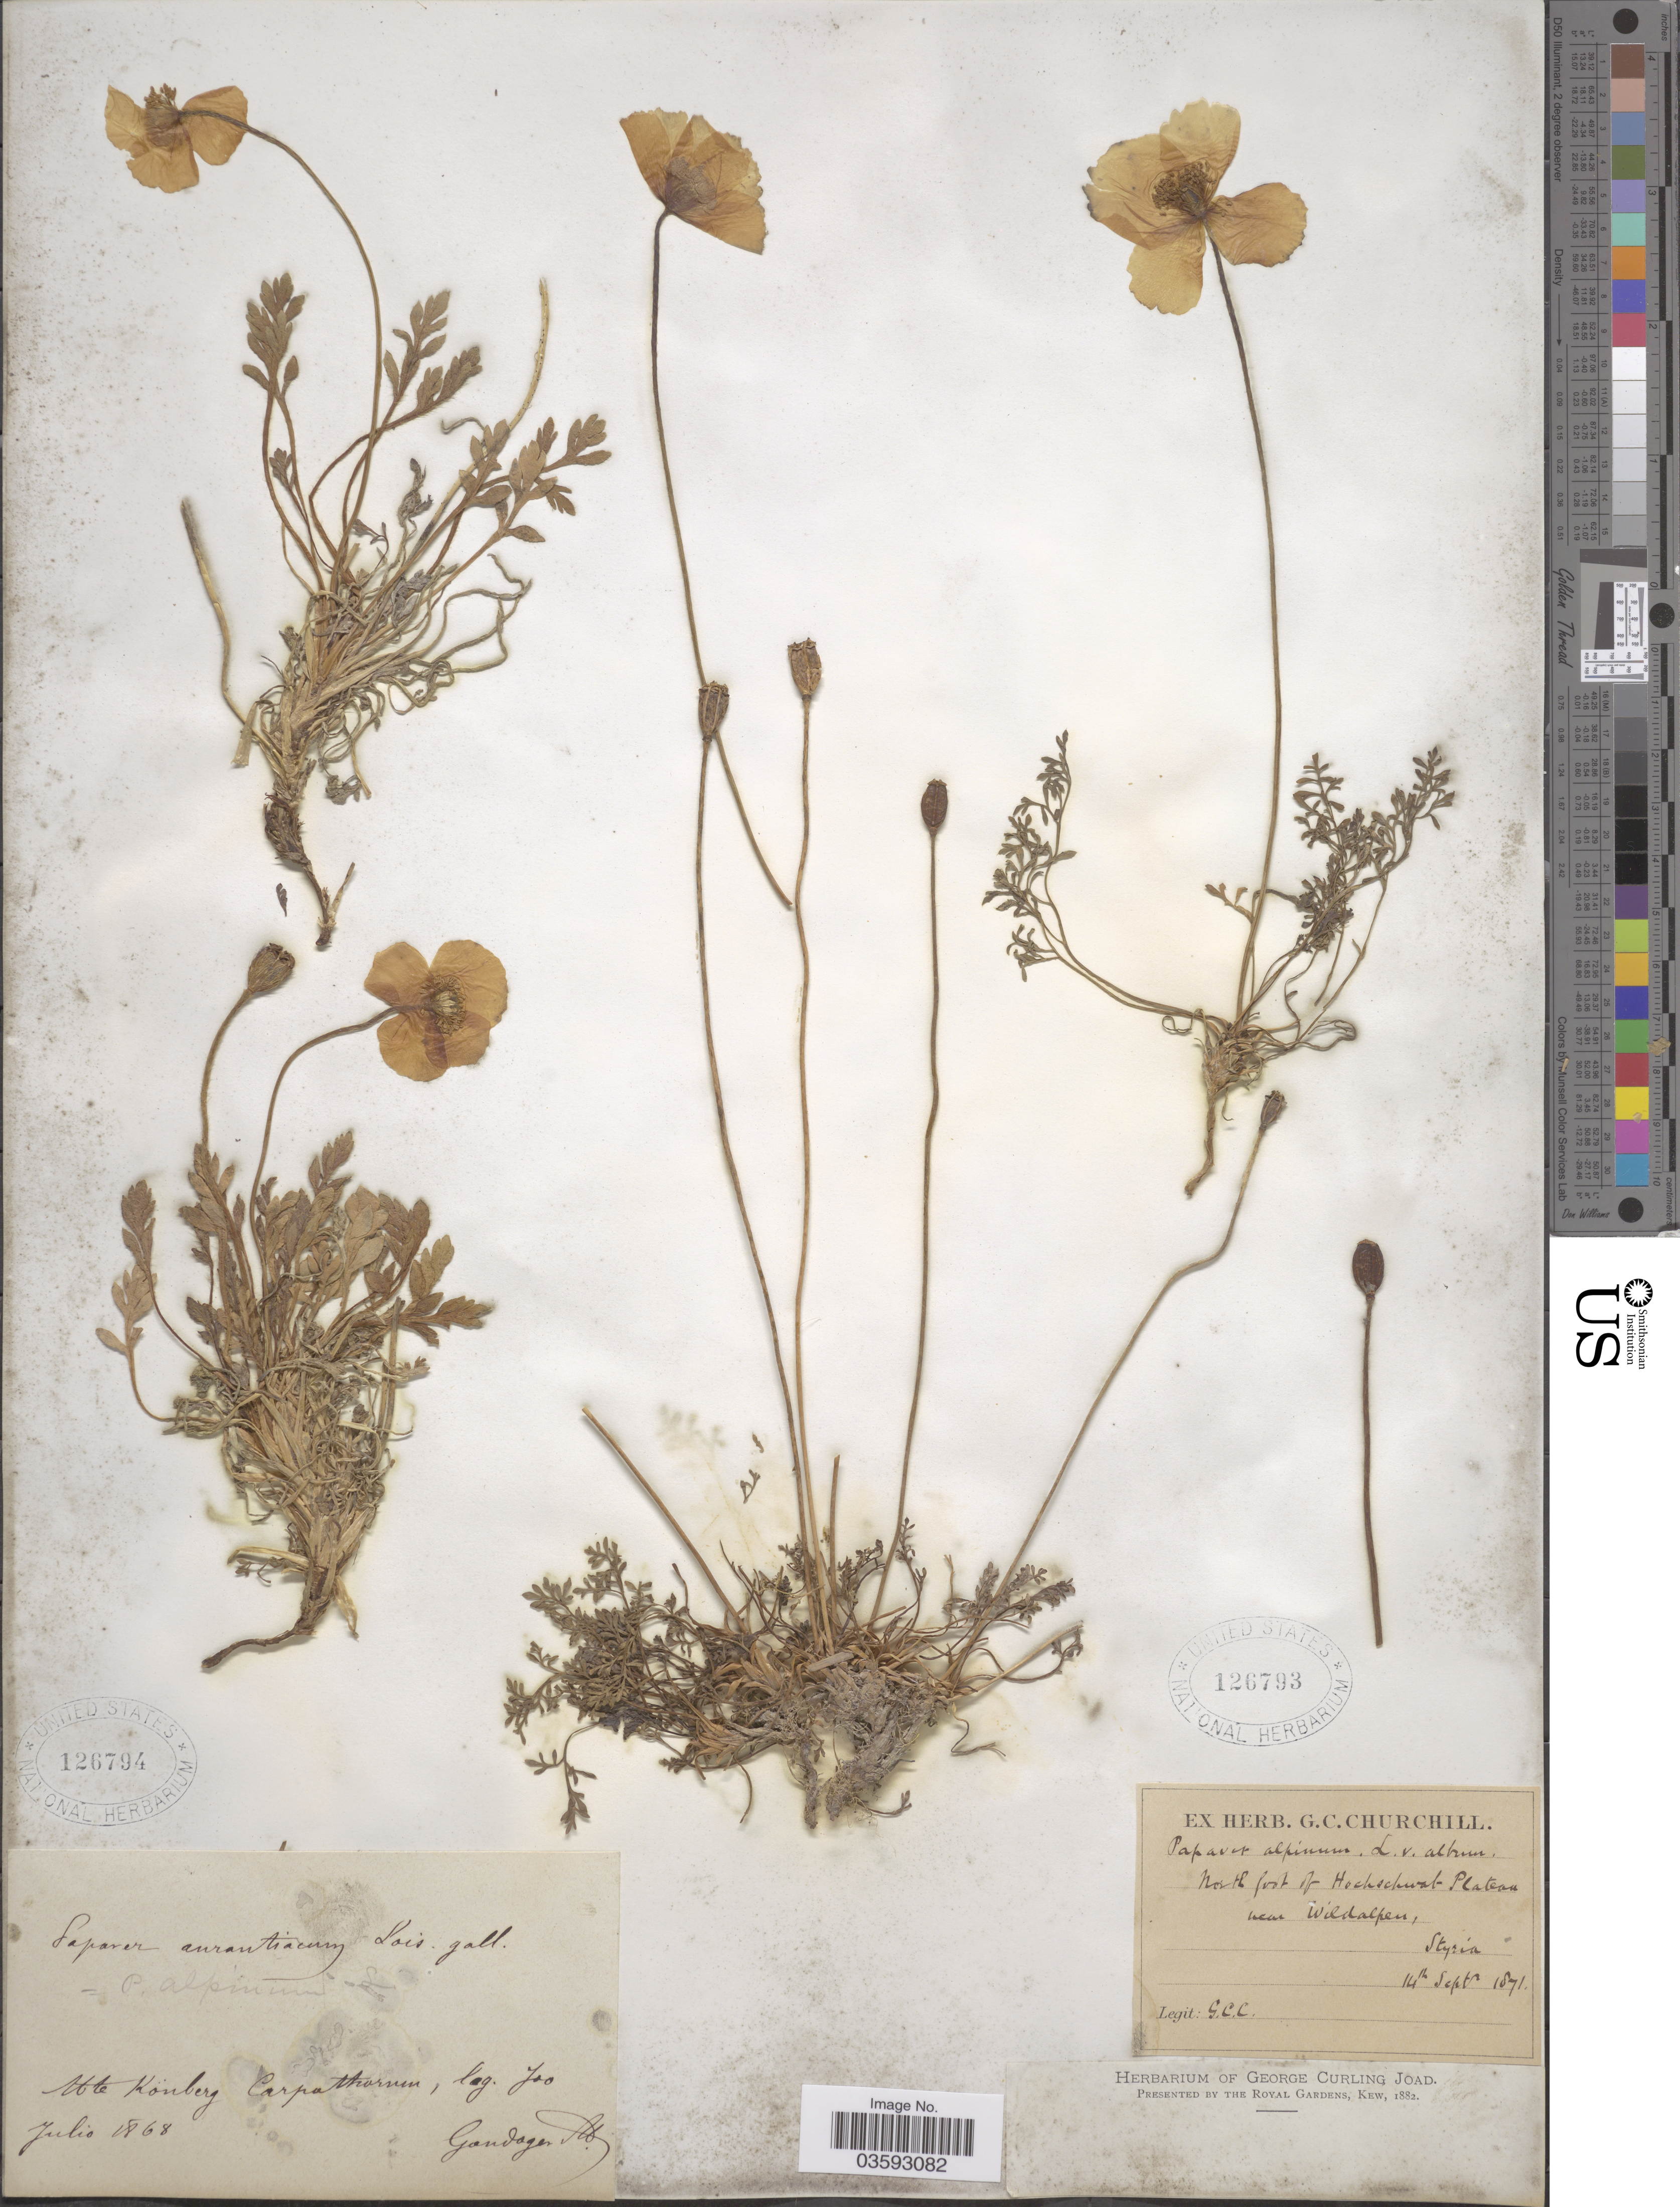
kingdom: Plantae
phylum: Tracheophyta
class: Magnoliopsida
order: Ranunculales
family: Papaveraceae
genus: Papaver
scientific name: Papaver alpinum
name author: L.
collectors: M. Gandoger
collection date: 1868-07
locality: Mte Könberg Carpathorum.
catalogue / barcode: US 126794